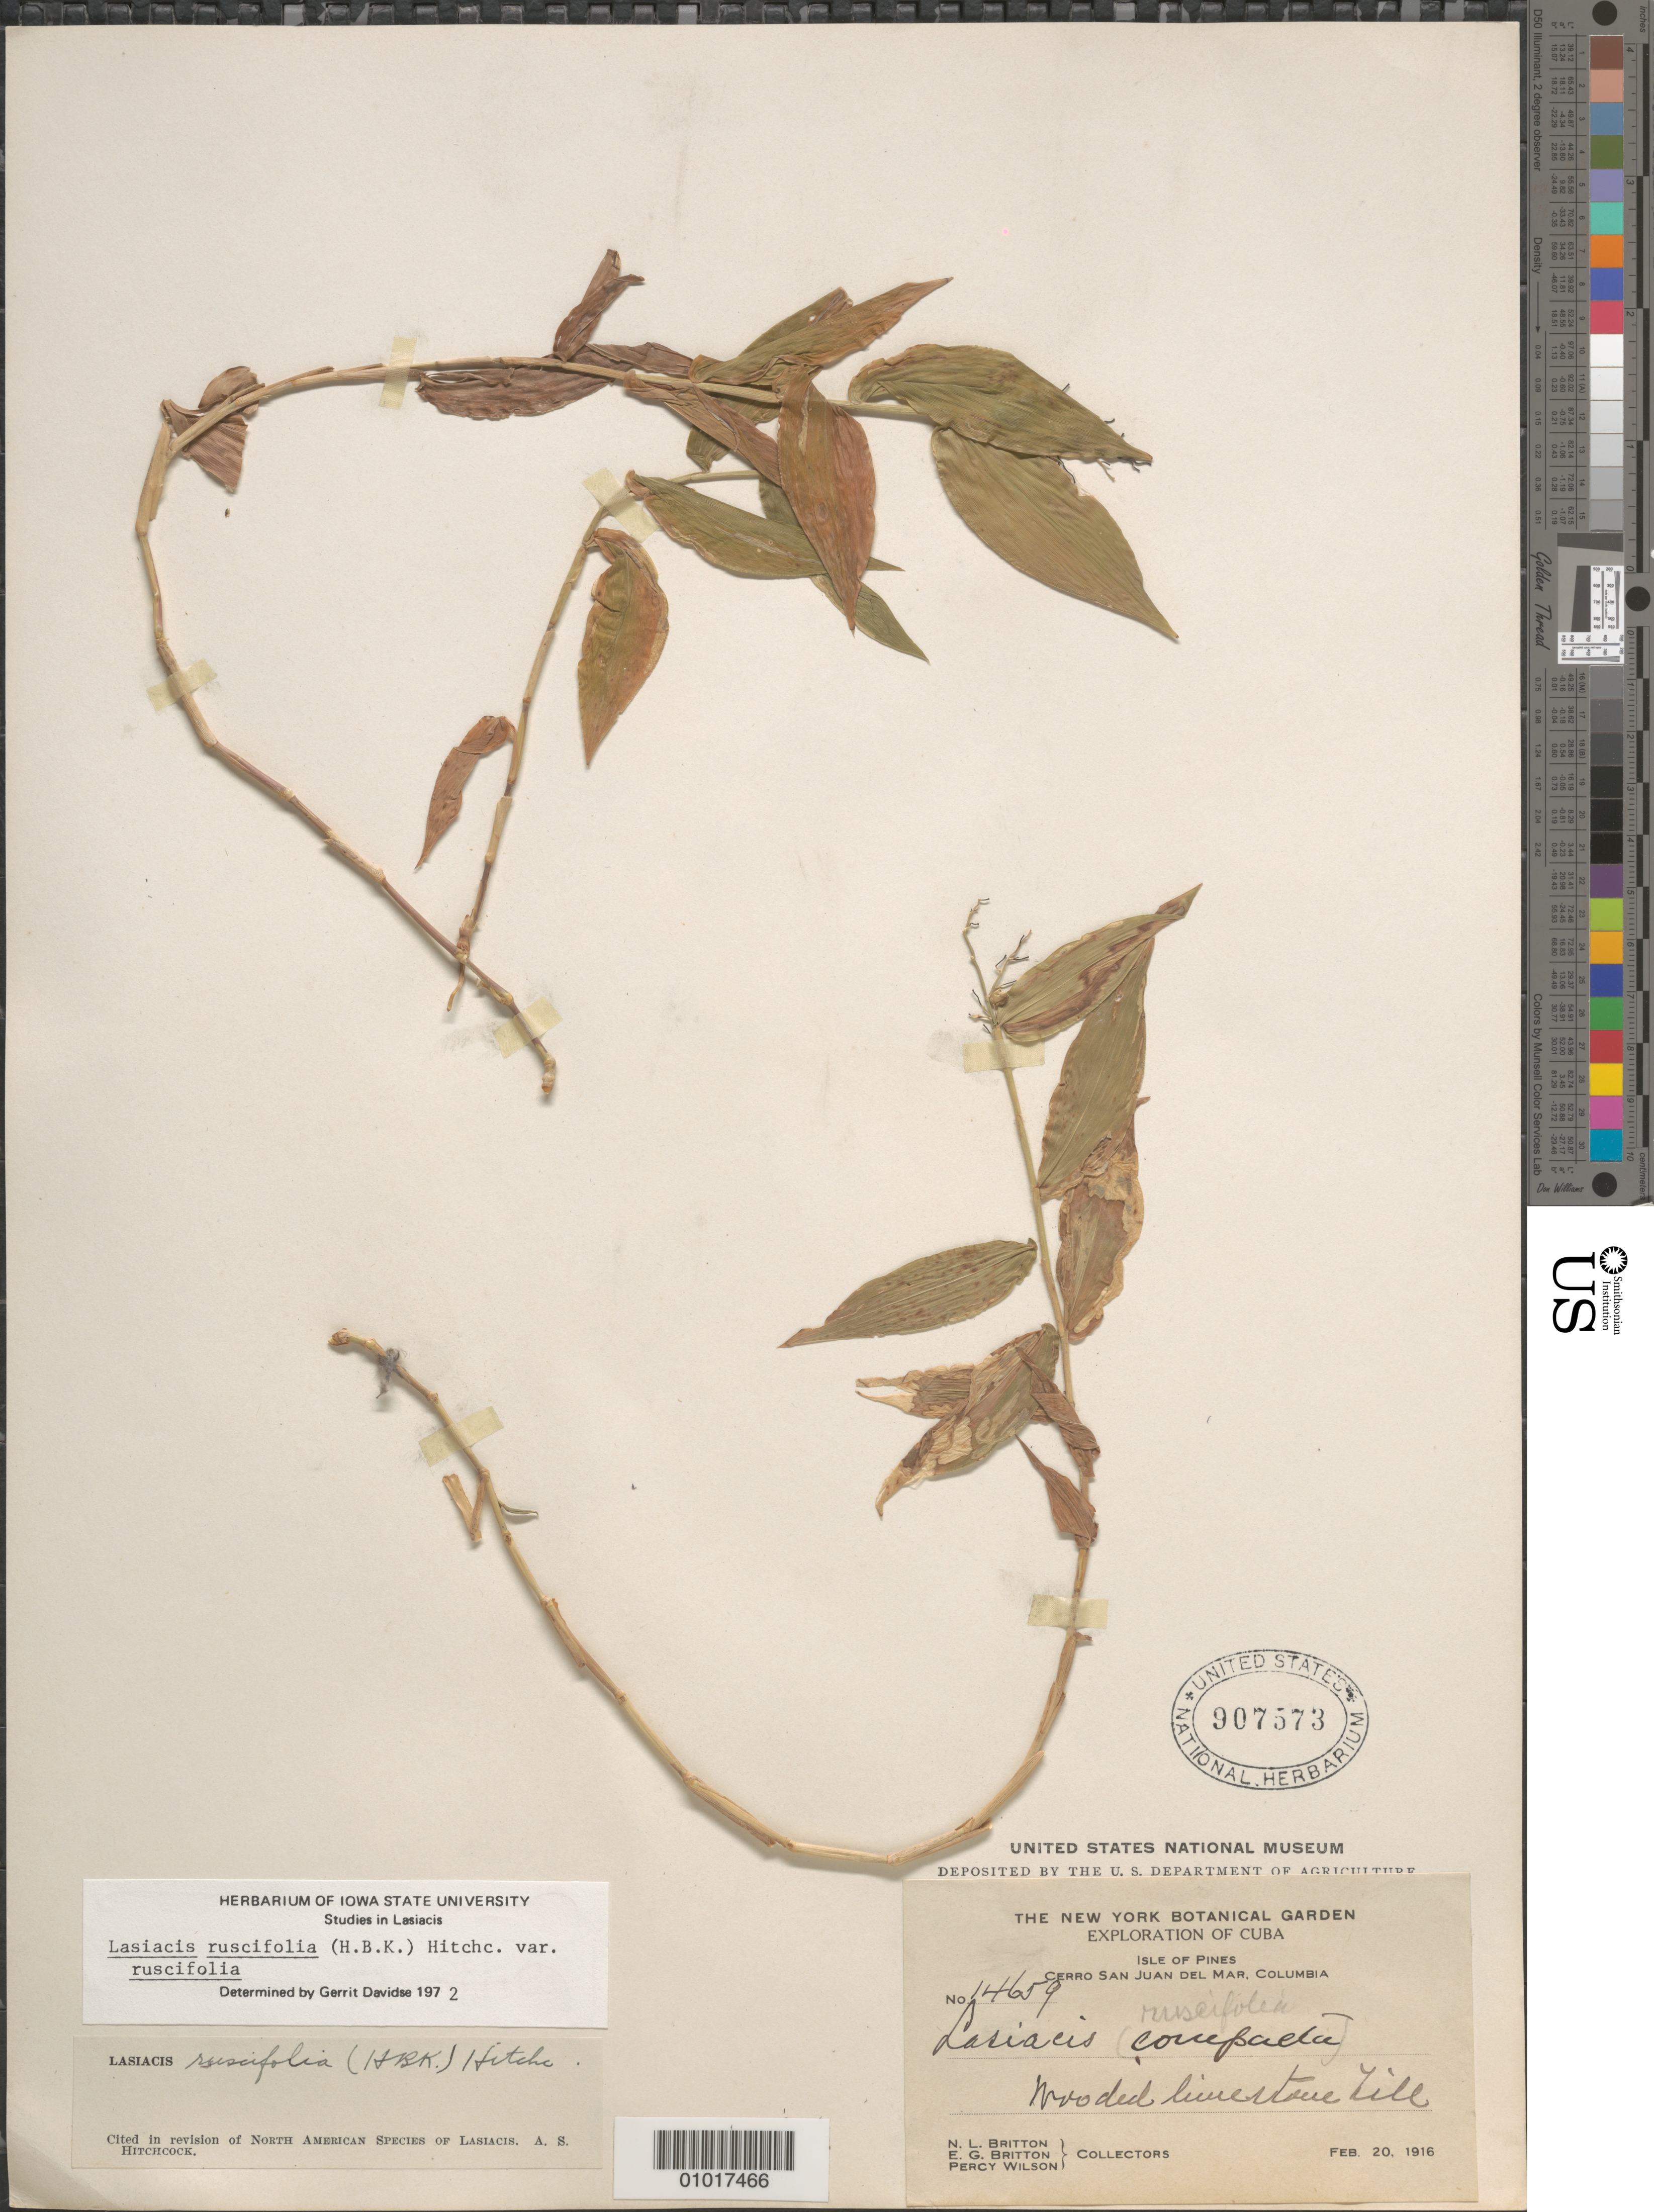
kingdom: Plantae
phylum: Tracheophyta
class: Liliopsida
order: Poales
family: Poaceae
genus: Lasiacis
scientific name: Lasiacis ruscifolia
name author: (Kunth) Hitchc.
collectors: N. Britton, E. G. Britton & P. Wilson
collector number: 14659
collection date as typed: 20 Feb 1916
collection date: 1916-02-20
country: Cuba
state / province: Isla de la Juventud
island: Isla de la Juventud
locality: Isle of Pines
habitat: Wooded limestone hill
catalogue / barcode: US 907573